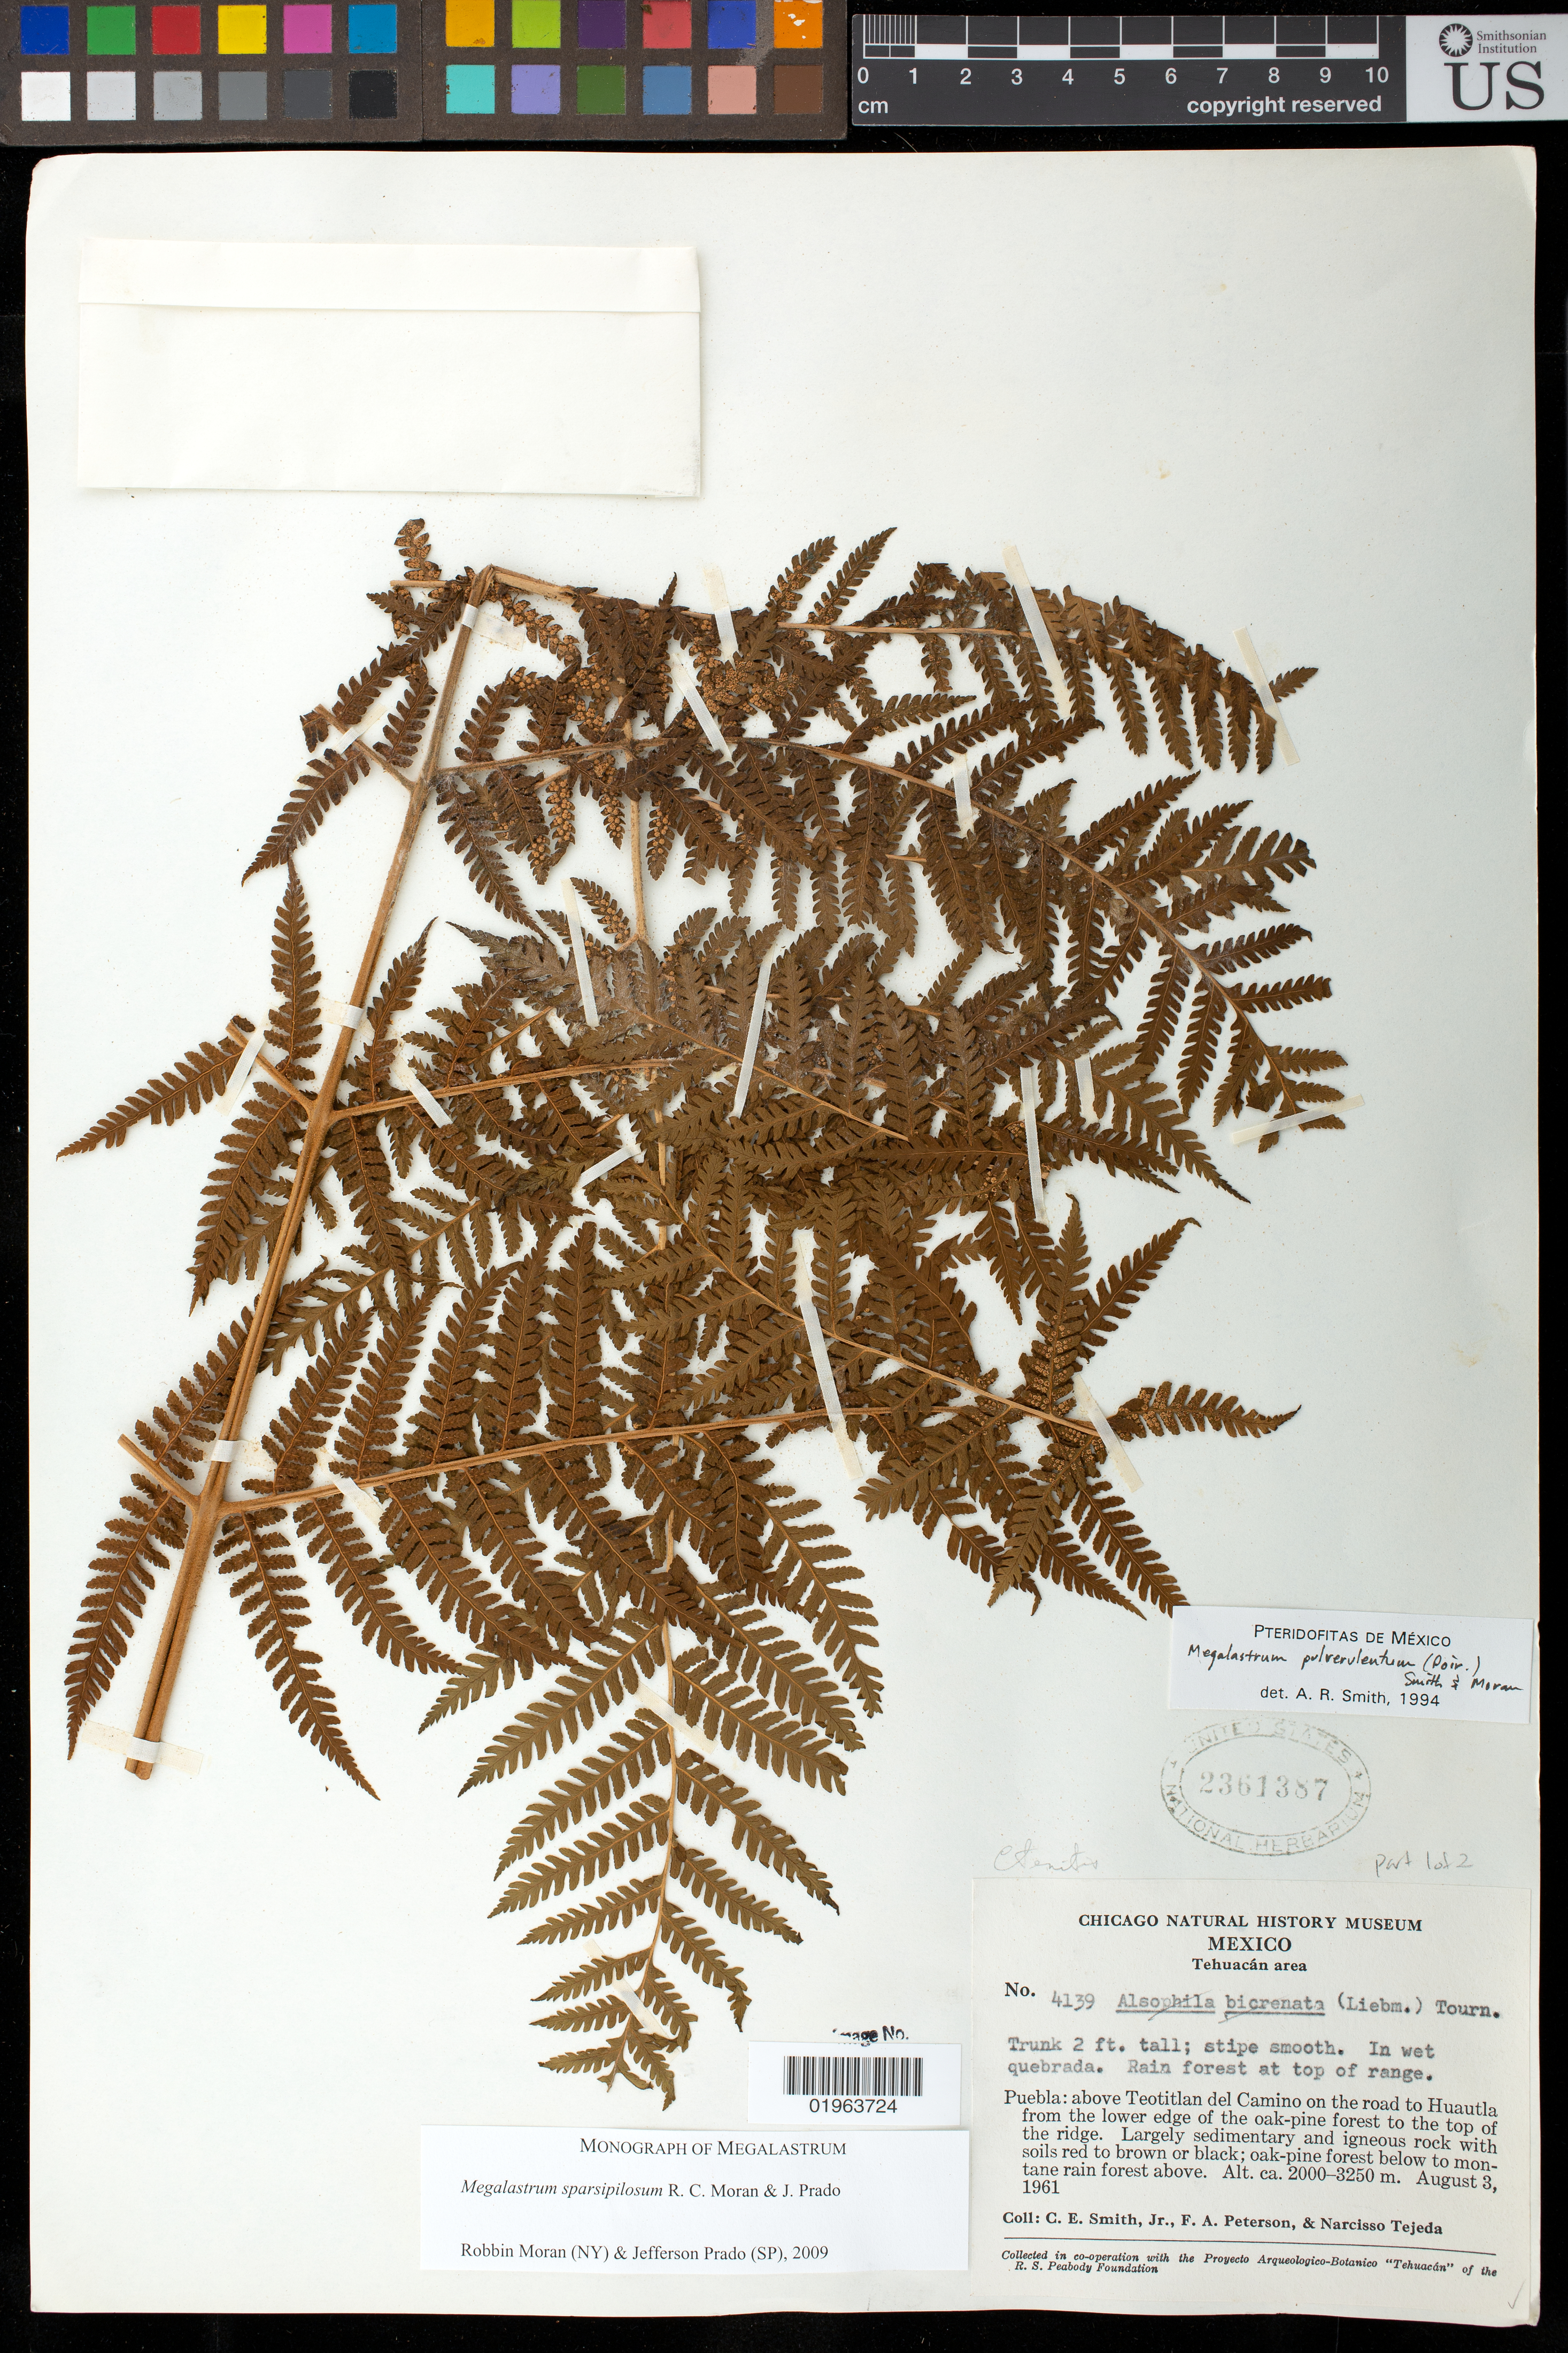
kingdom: Plantae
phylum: Tracheophyta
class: Polypodiopsida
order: Polypodiales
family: Dryopteridaceae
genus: Megalastrum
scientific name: Megalastrum sparsipilosum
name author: R.C. Moran & J. Prado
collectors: C. E. Smith Jr.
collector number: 4139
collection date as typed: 03 Aug 1961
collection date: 1961-08-03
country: Mexico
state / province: Puebla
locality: Teotitlan del Camino on the road to Huautla.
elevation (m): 2000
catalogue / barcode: US 2361387